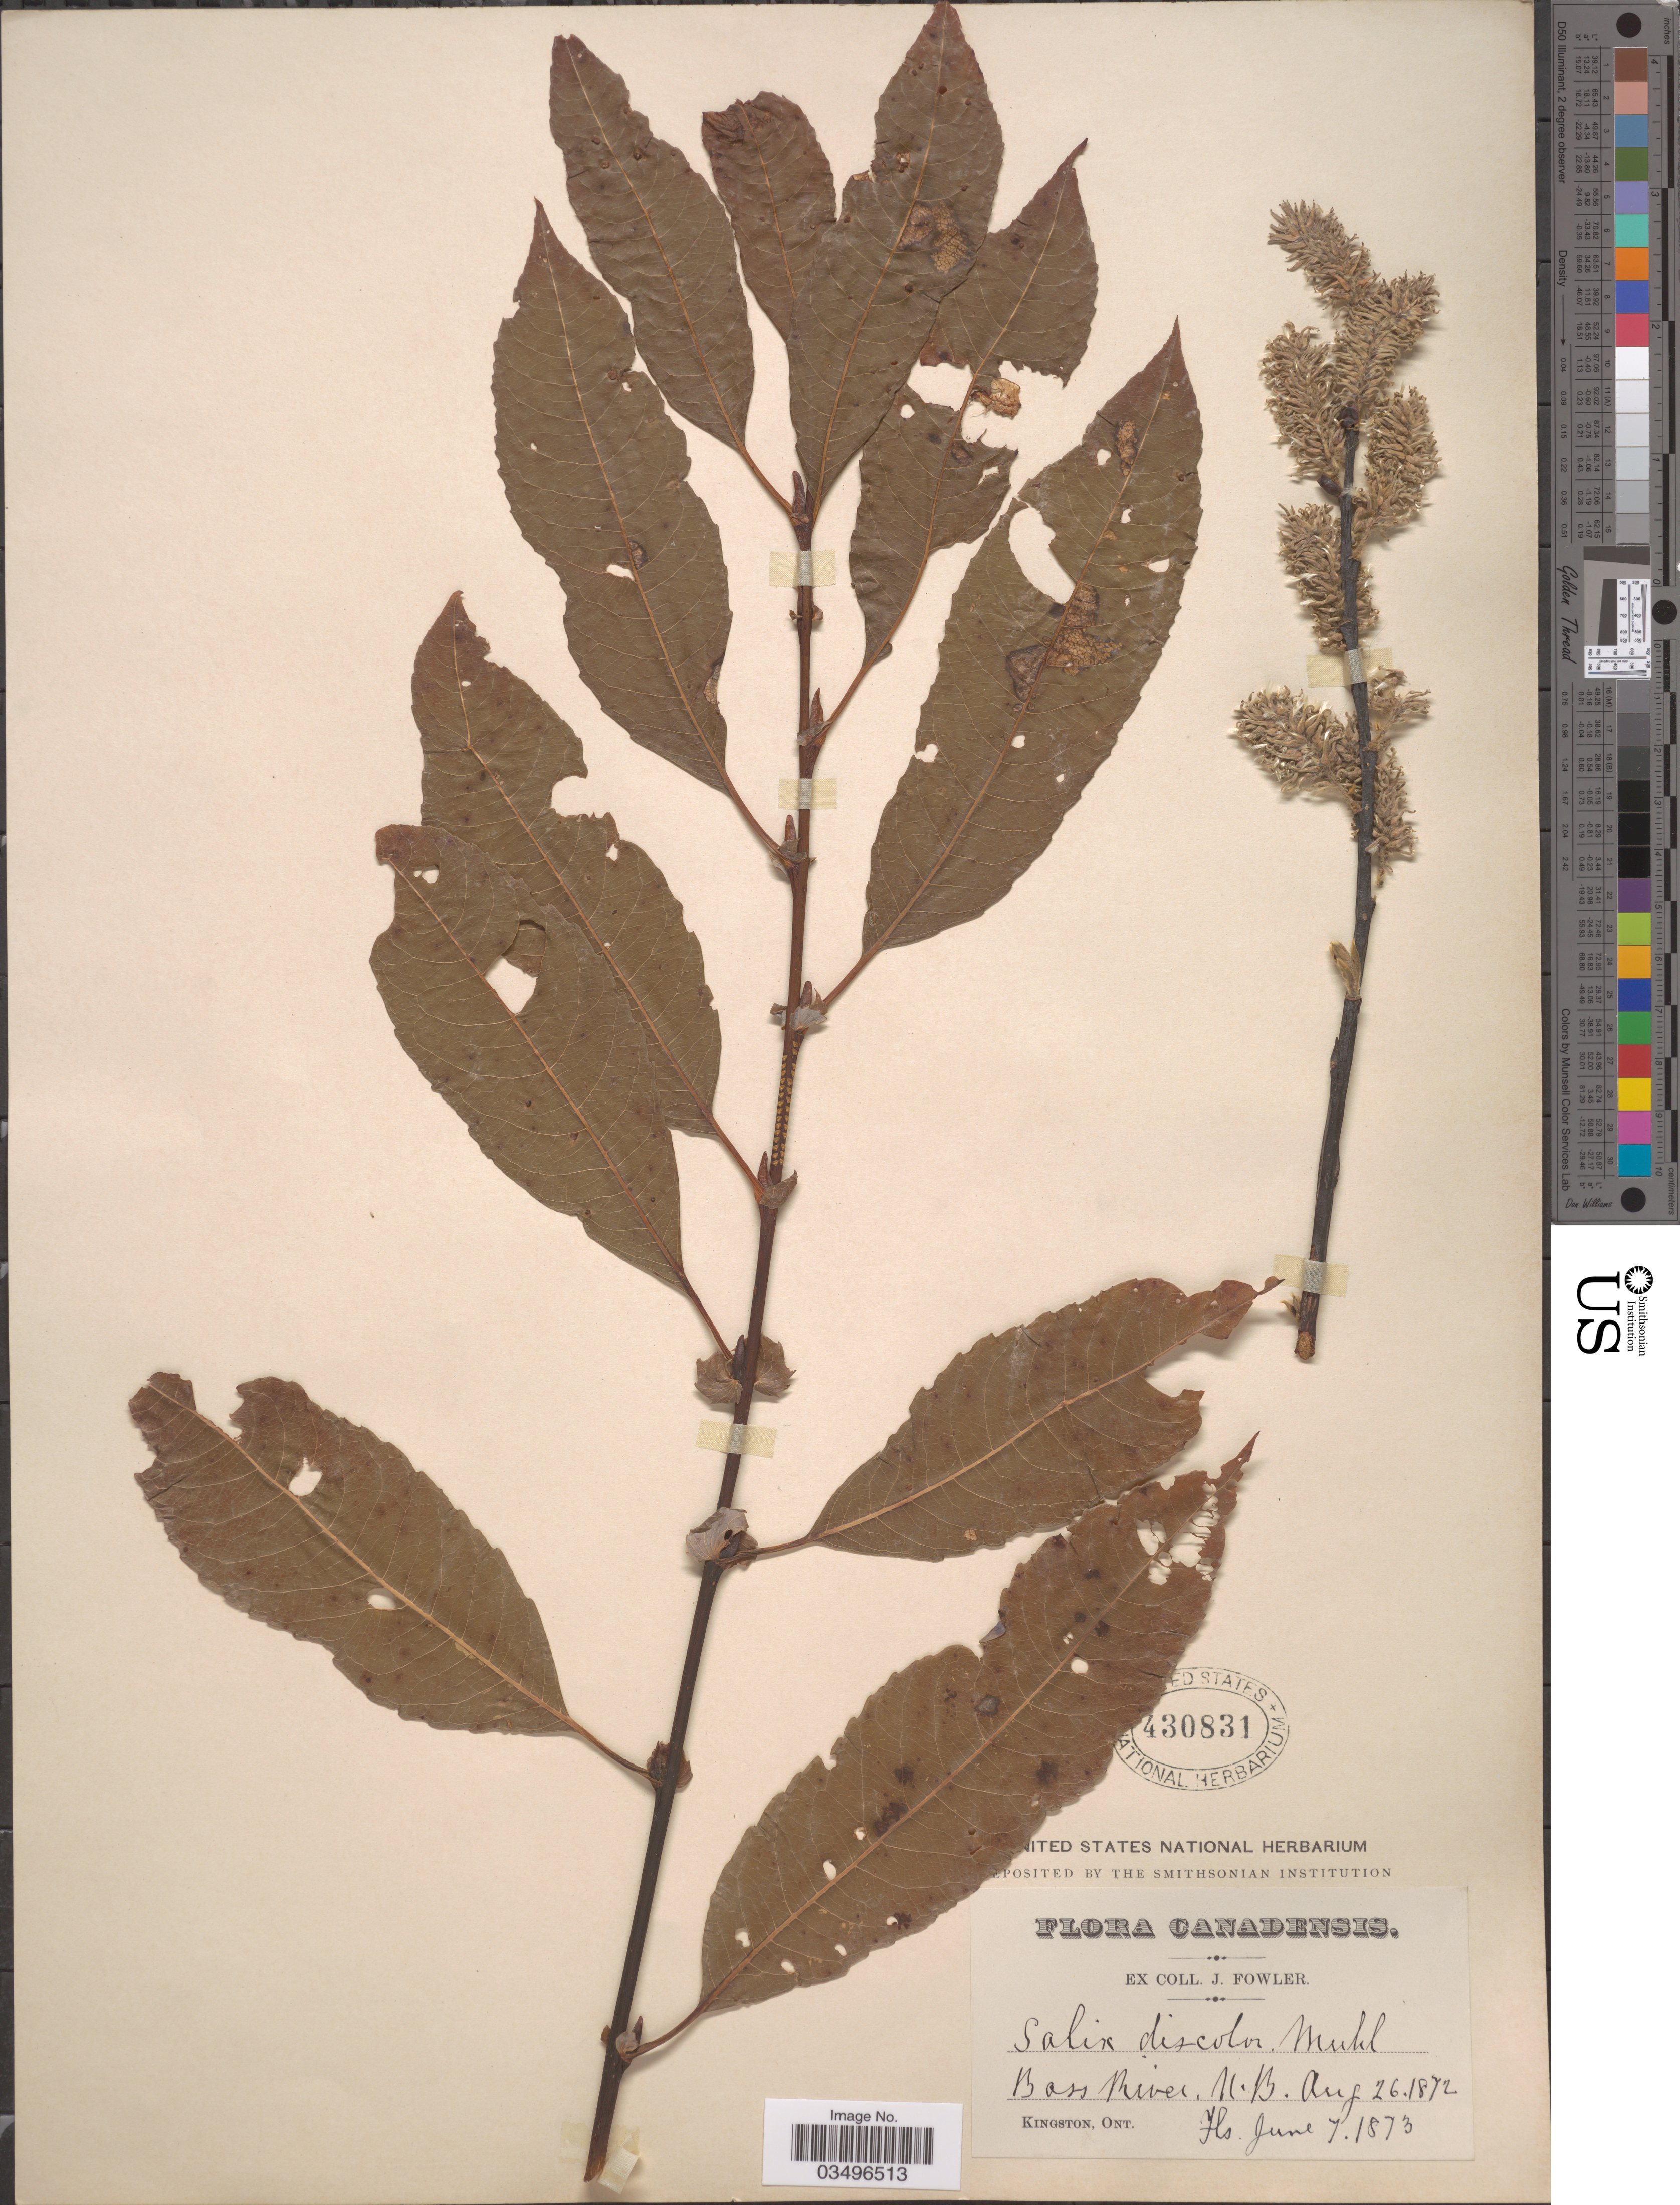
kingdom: Plantae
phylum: Tracheophyta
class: Magnoliopsida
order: Malpighiales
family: Salicaceae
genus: Salix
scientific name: Salix discolor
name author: Muhl.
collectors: J. Fowler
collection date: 1872-08-26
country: Canada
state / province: New Brunswick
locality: Bass River.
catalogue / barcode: US 430831